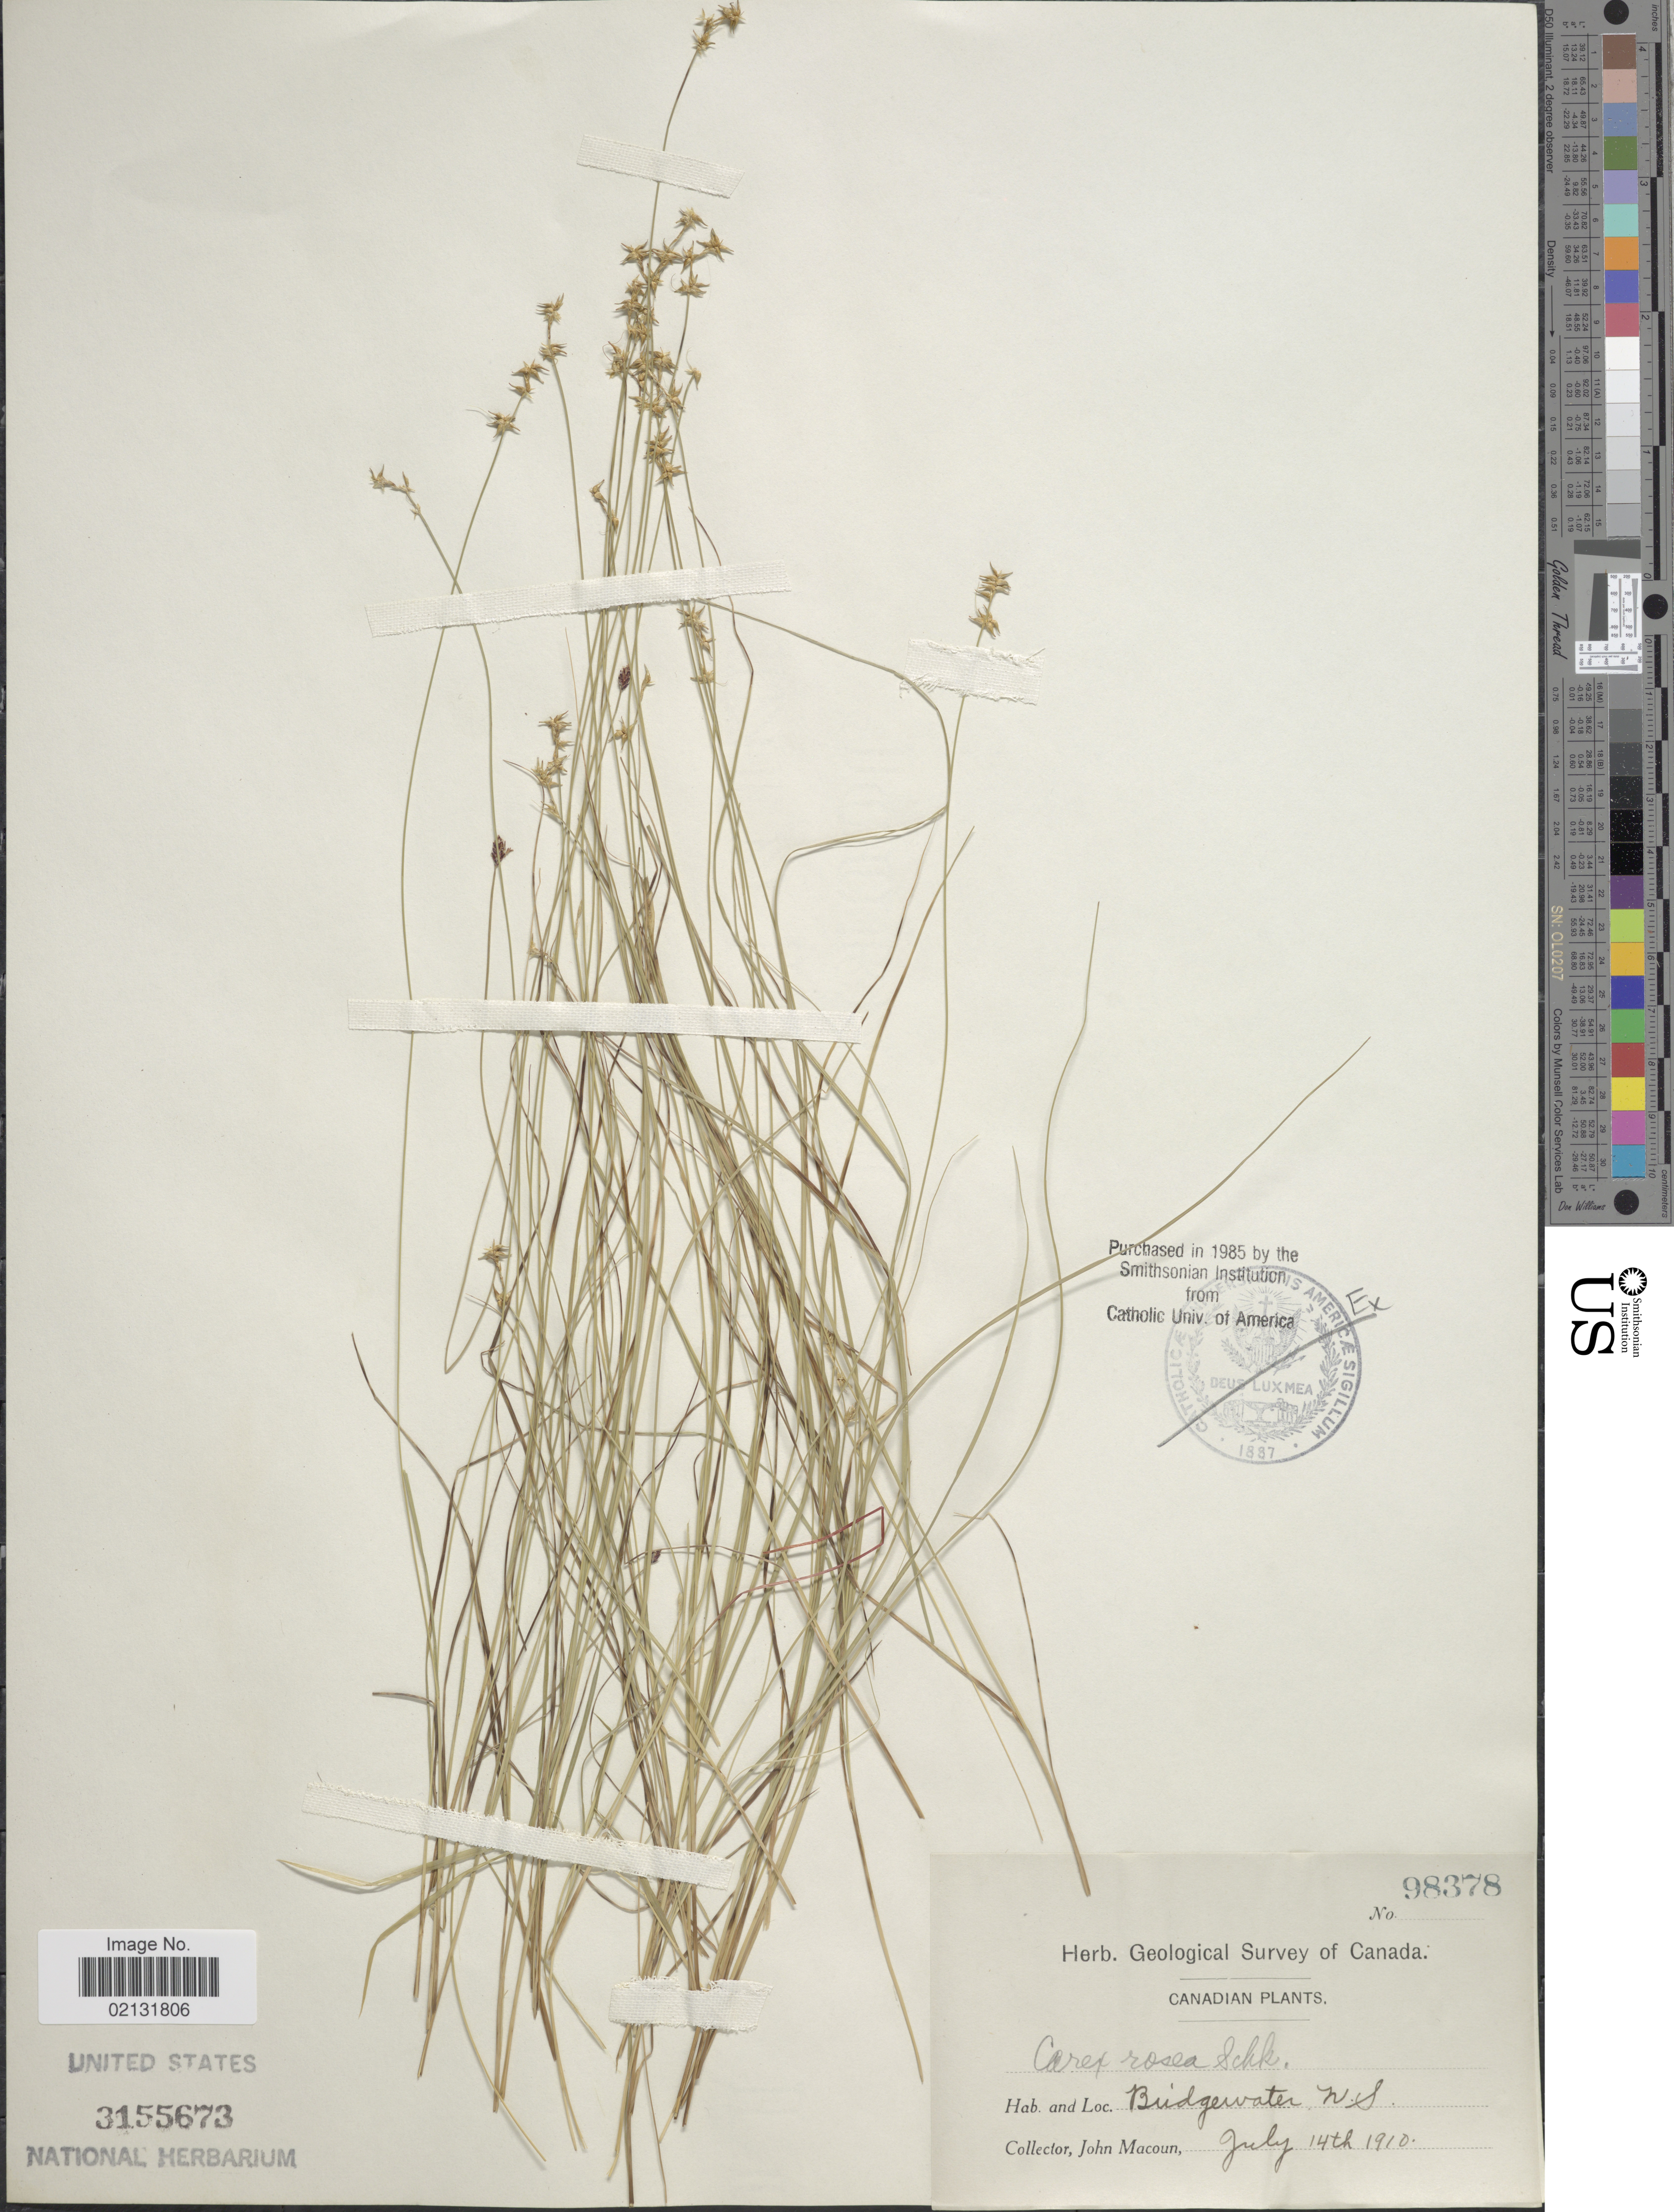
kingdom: Plantae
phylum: Tracheophyta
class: Liliopsida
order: Poales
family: Cyperaceae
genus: Carex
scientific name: Carex rosea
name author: Willd.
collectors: J. Macoun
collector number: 98378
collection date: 1910-07-14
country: Canada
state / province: Nova Scotia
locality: Bridgewater, N.S.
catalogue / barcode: US 3155673